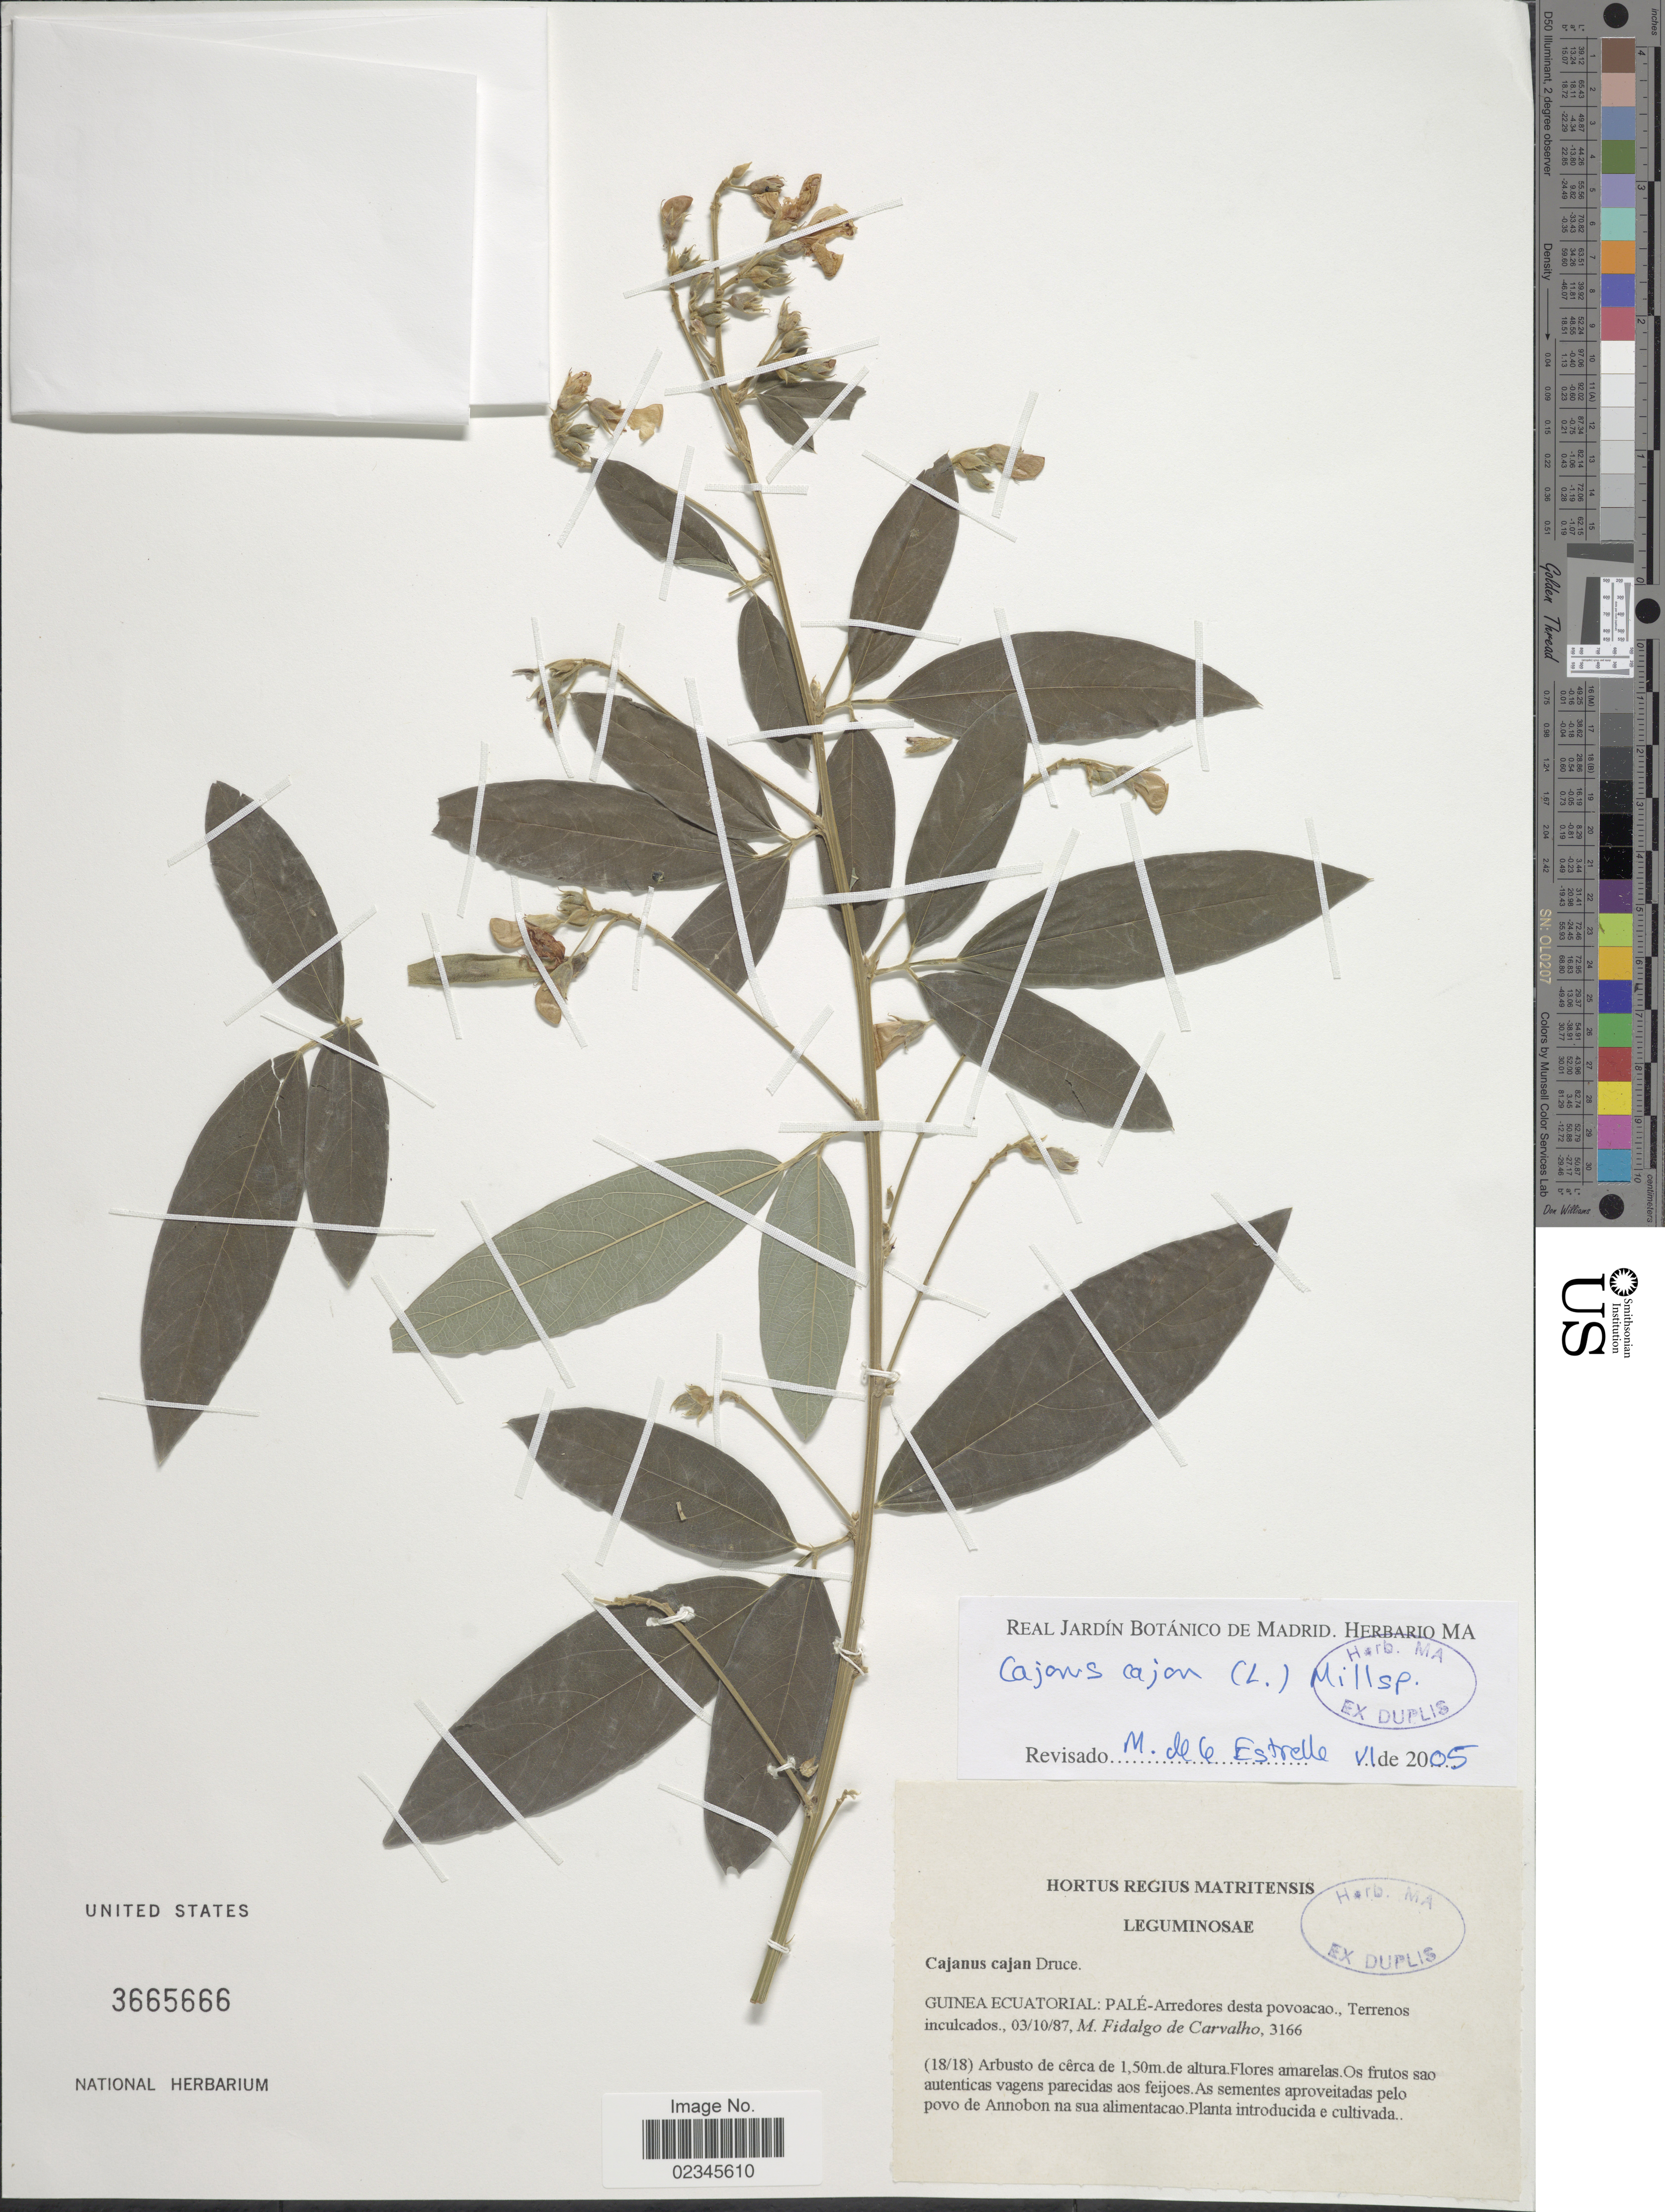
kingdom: Plantae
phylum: Tracheophyta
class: Magnoliopsida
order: Fabales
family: Fabaceae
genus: Cajanus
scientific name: Cajanus cajan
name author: (L.) Huth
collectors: M. Fidalgo de Carvalho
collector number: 3166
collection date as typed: Transcribed d/m/y: 3/10/87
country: Equatorial Guinea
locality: Guinea Ecuatorial: Palé-Arredores desta povoacao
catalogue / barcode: US 3665666